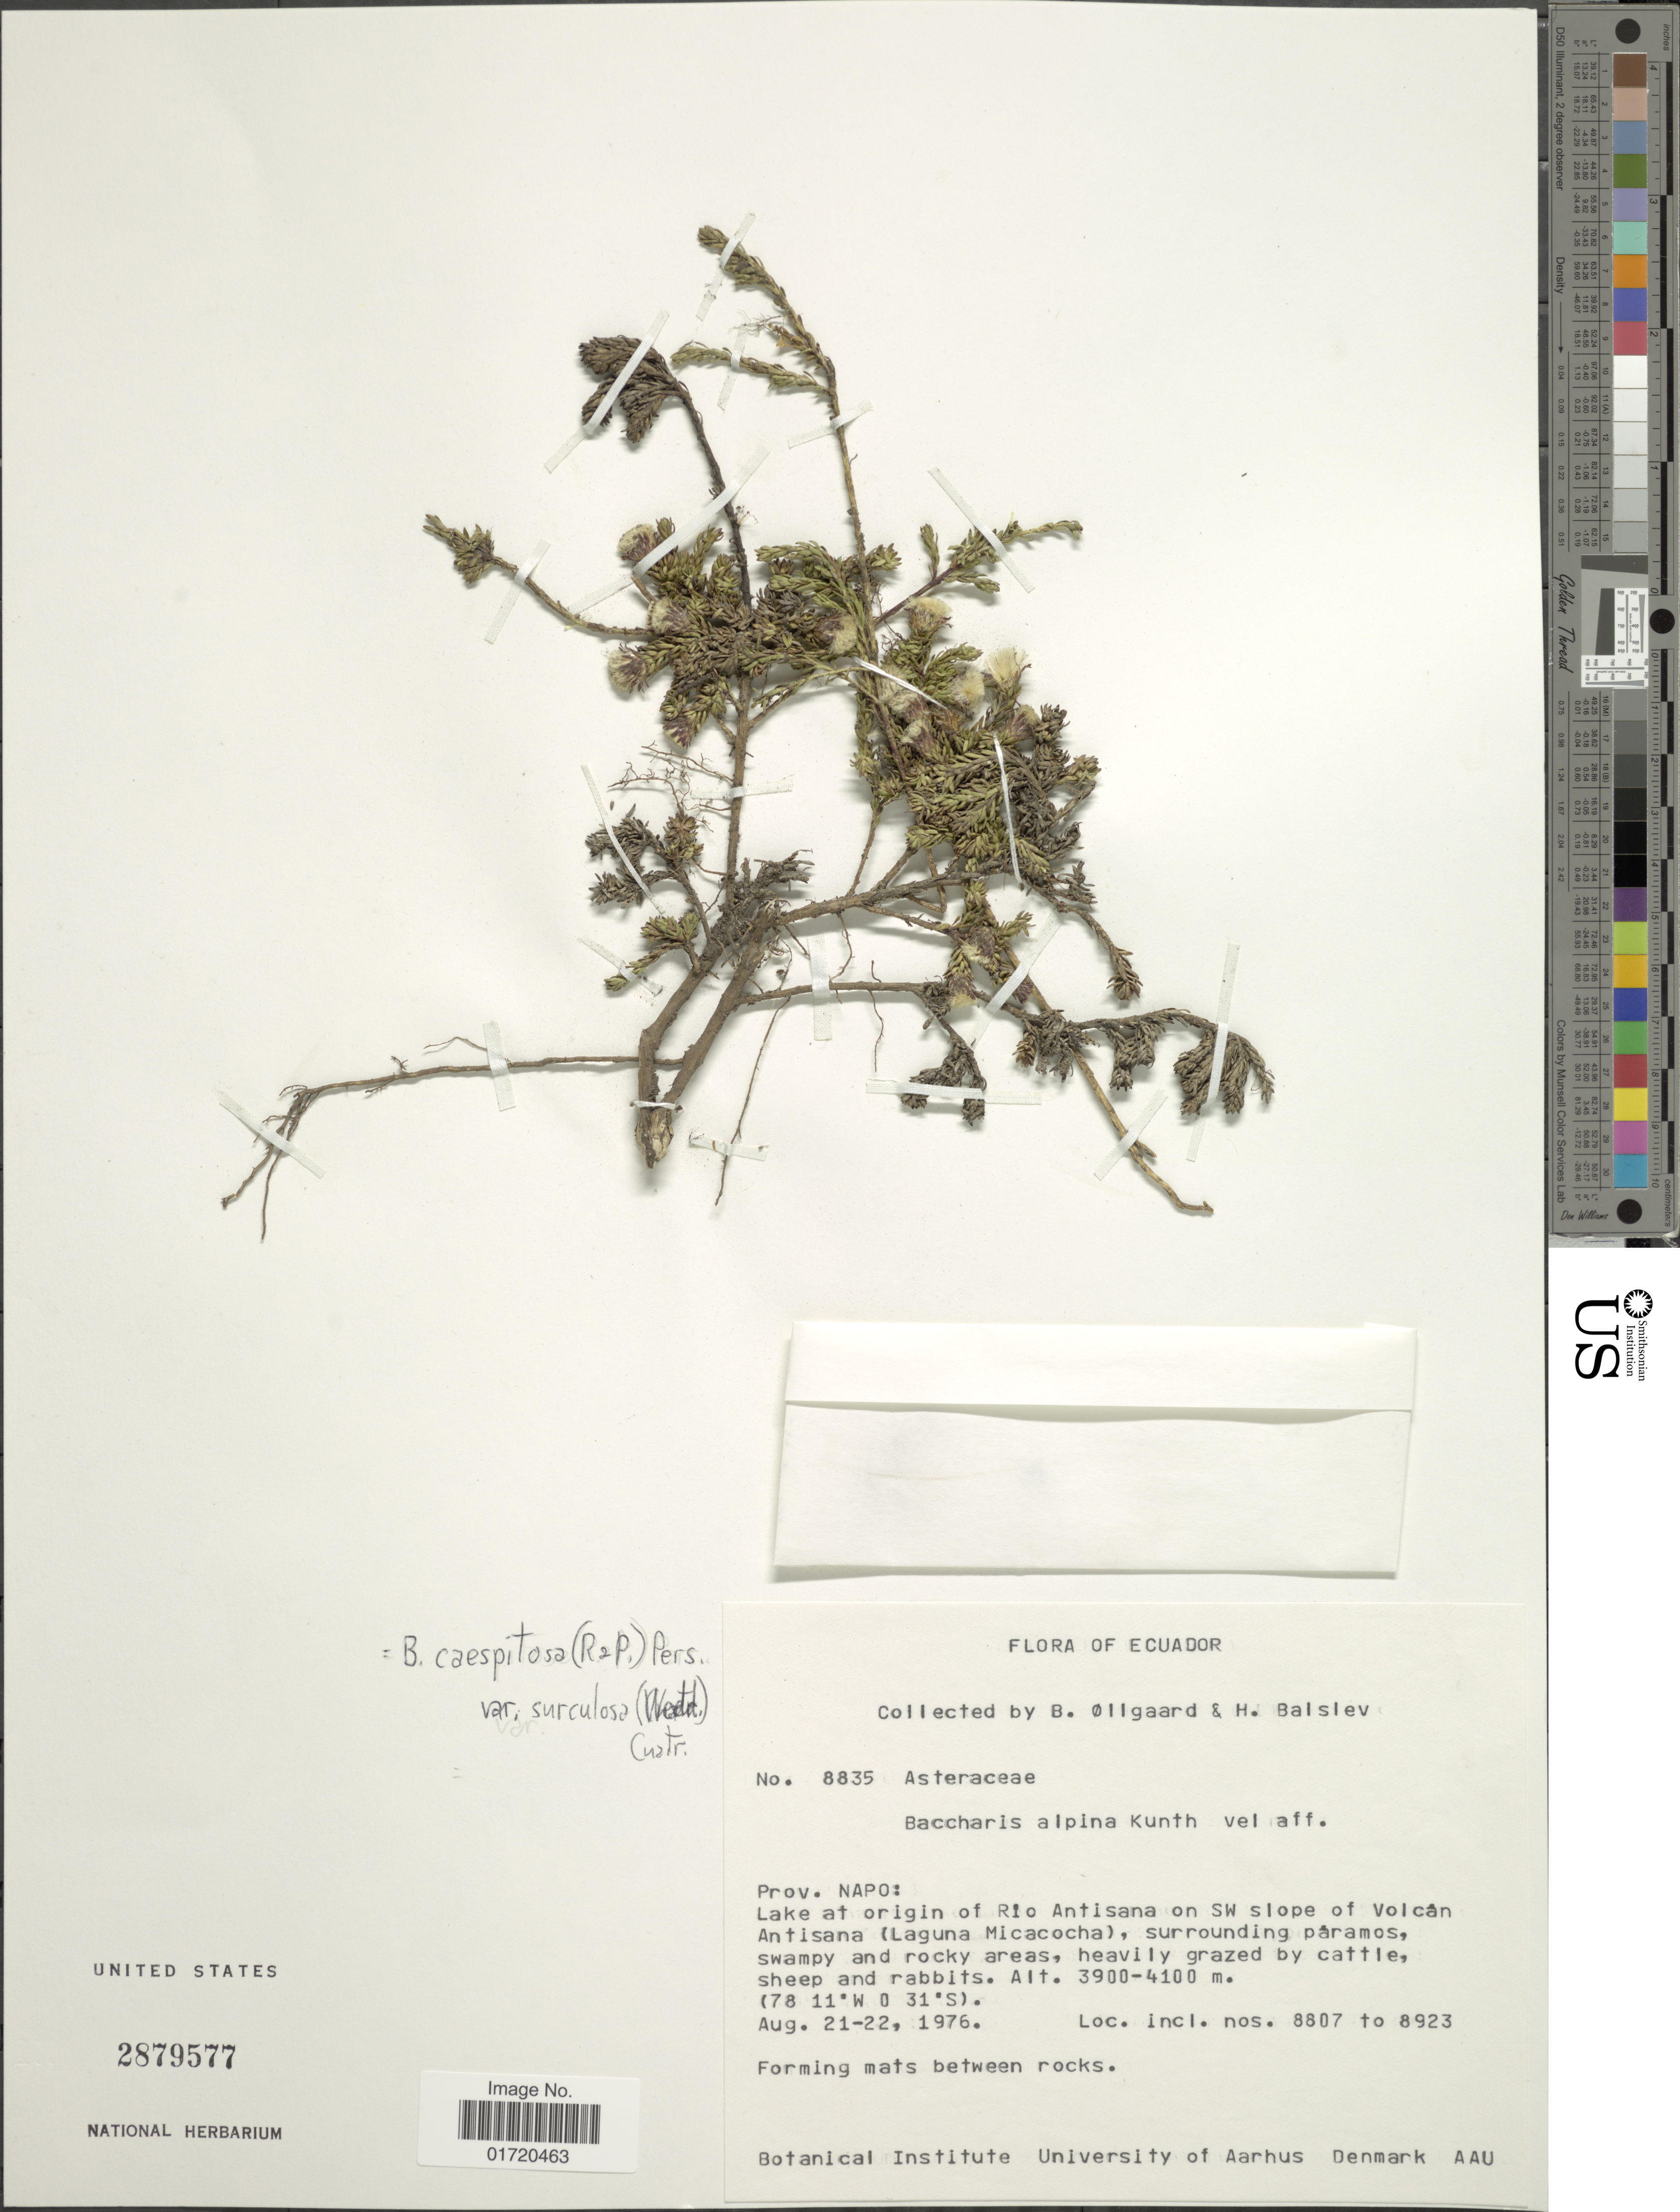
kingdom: Plantae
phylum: Tracheophyta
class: Magnoliopsida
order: Asterales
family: Asteraceae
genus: Baccharis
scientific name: Baccharis caespitosa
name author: (Ruiz & Pav.) Pers.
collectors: B. Øllgaard & H. Balslev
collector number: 8835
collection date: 1976-08-21/1976-08-22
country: Ecuador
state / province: Napo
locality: Lake at origin of Rio Antisana on sw slope of Volcan Antisana (Laguna Micacocha), surrounding paramos.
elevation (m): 3900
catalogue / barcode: US 2879577